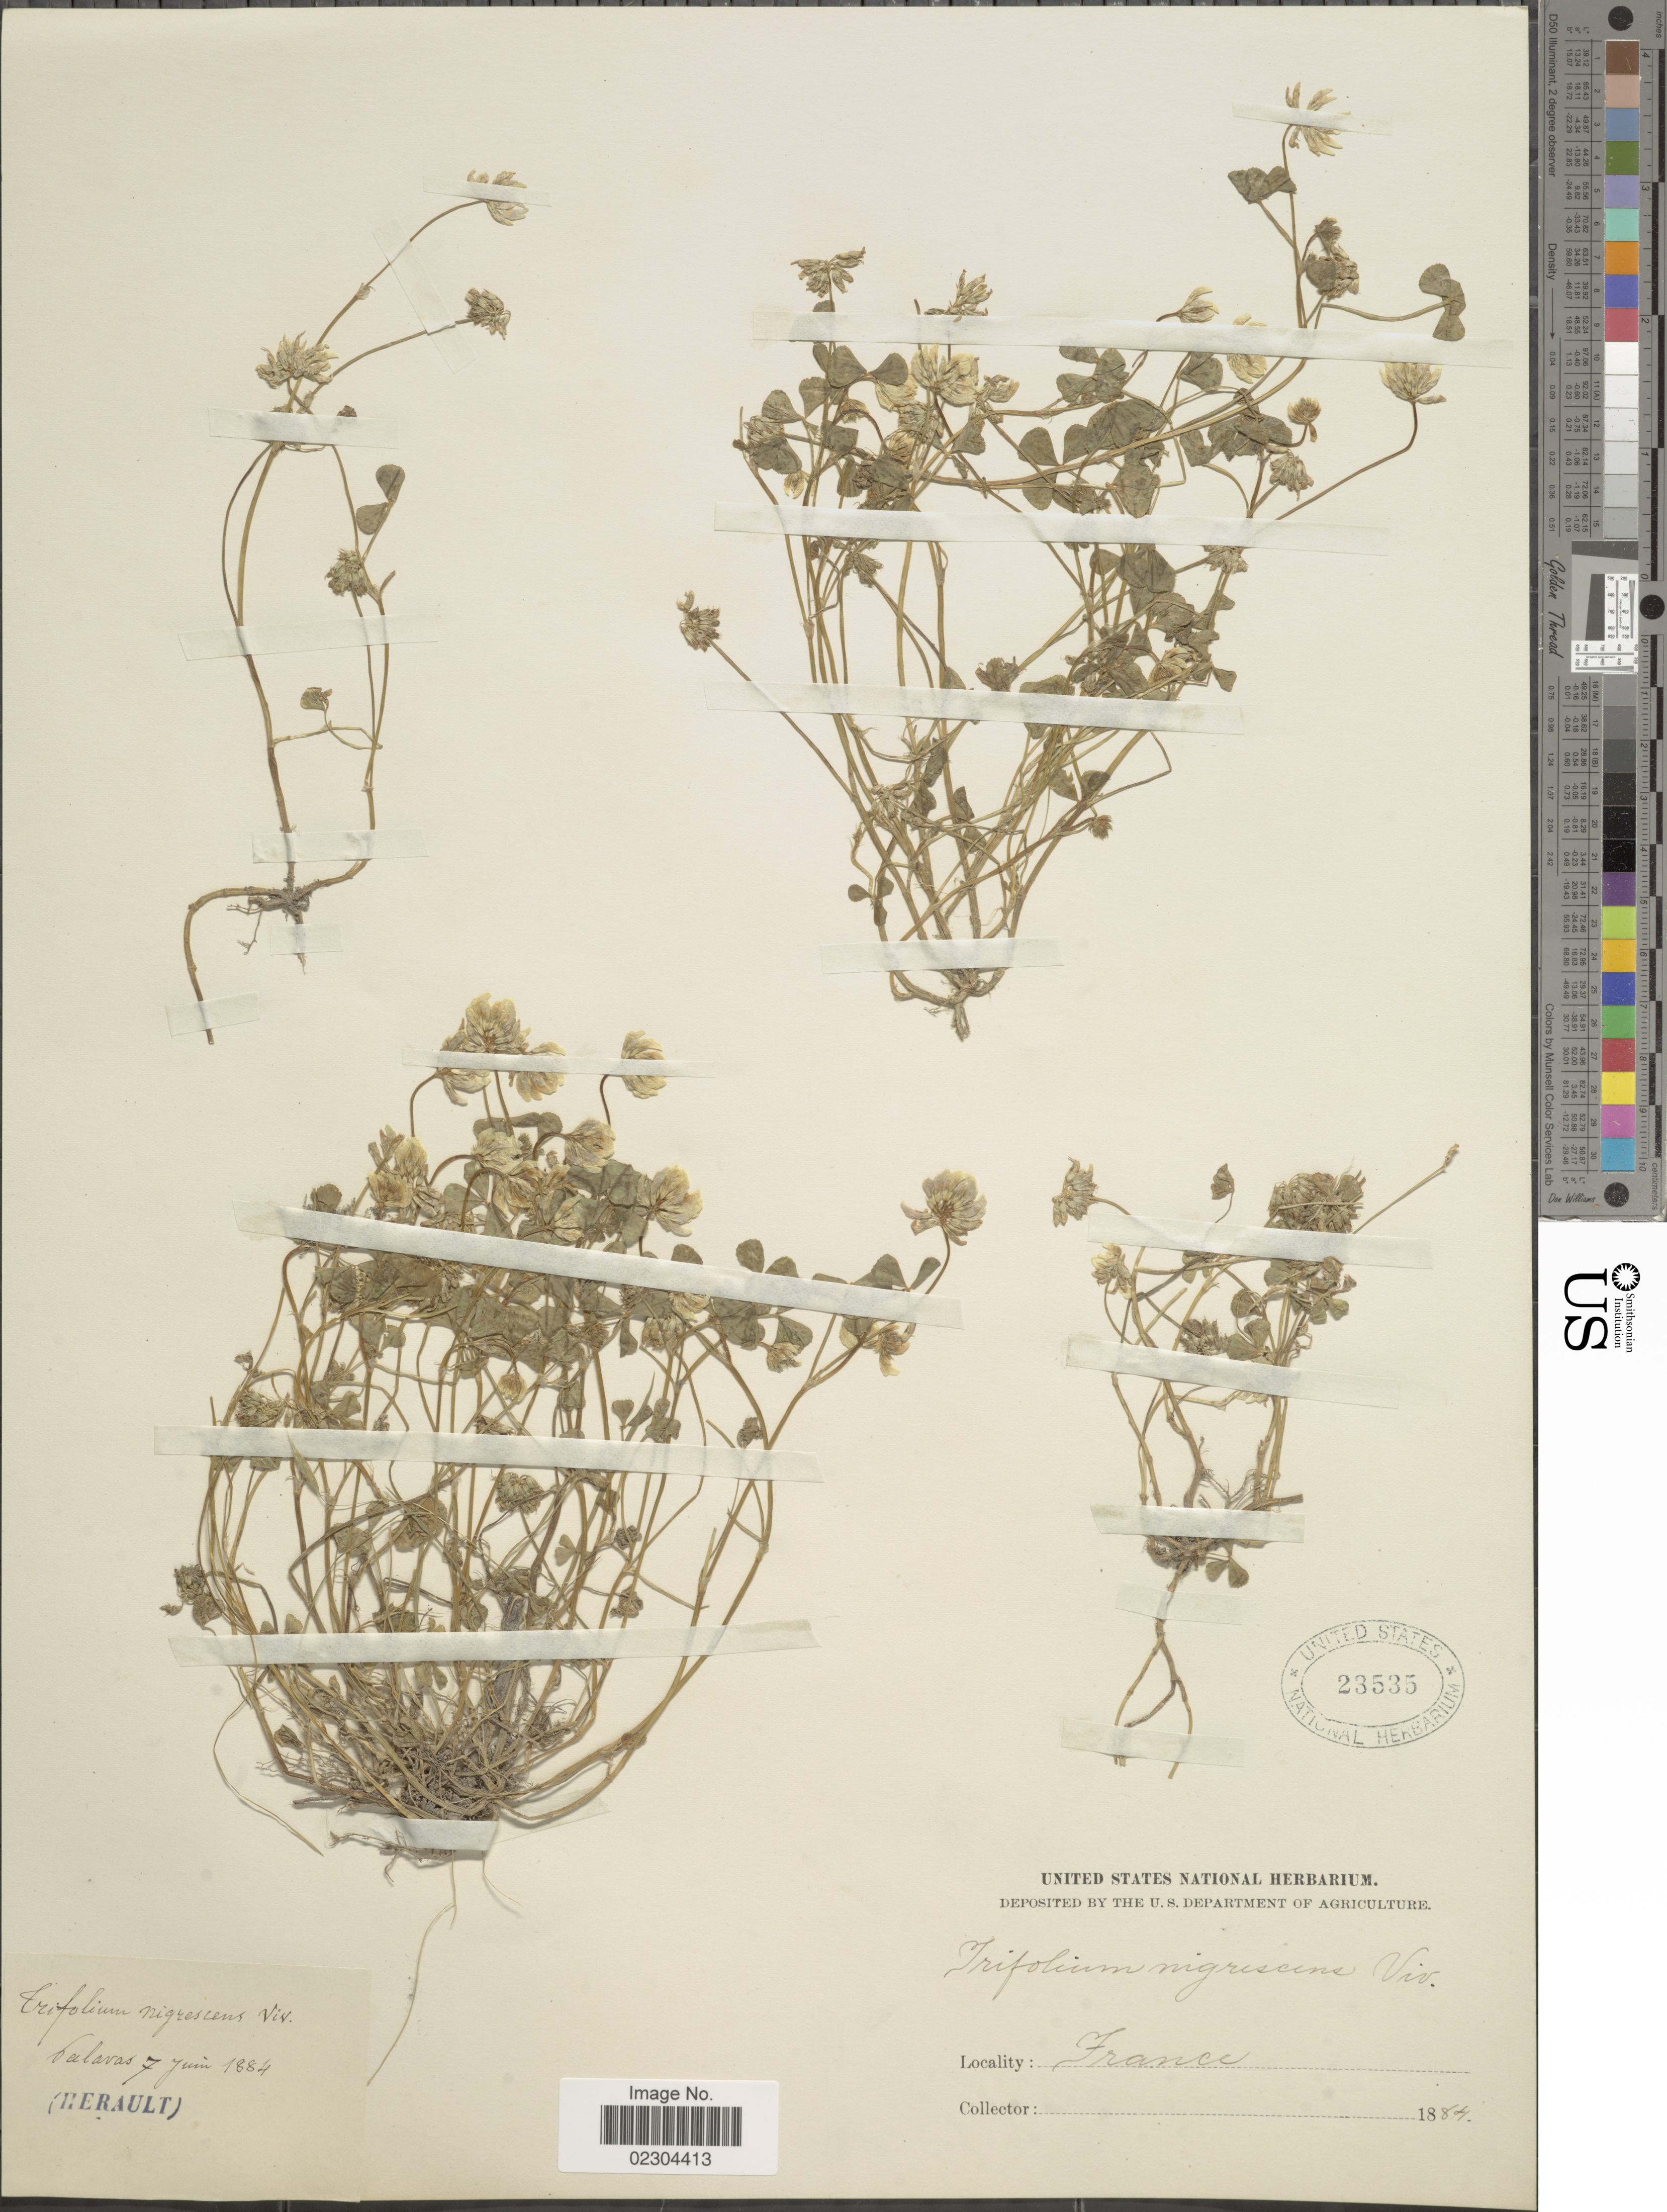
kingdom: Plantae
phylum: Tracheophyta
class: Magnoliopsida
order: Fabales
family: Fabaceae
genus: Trifolium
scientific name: Trifolium nigrescens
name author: Viv.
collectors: ex herb. United States National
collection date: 1884-06-07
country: France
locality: Calavas [interpreted] Herault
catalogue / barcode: US 23535